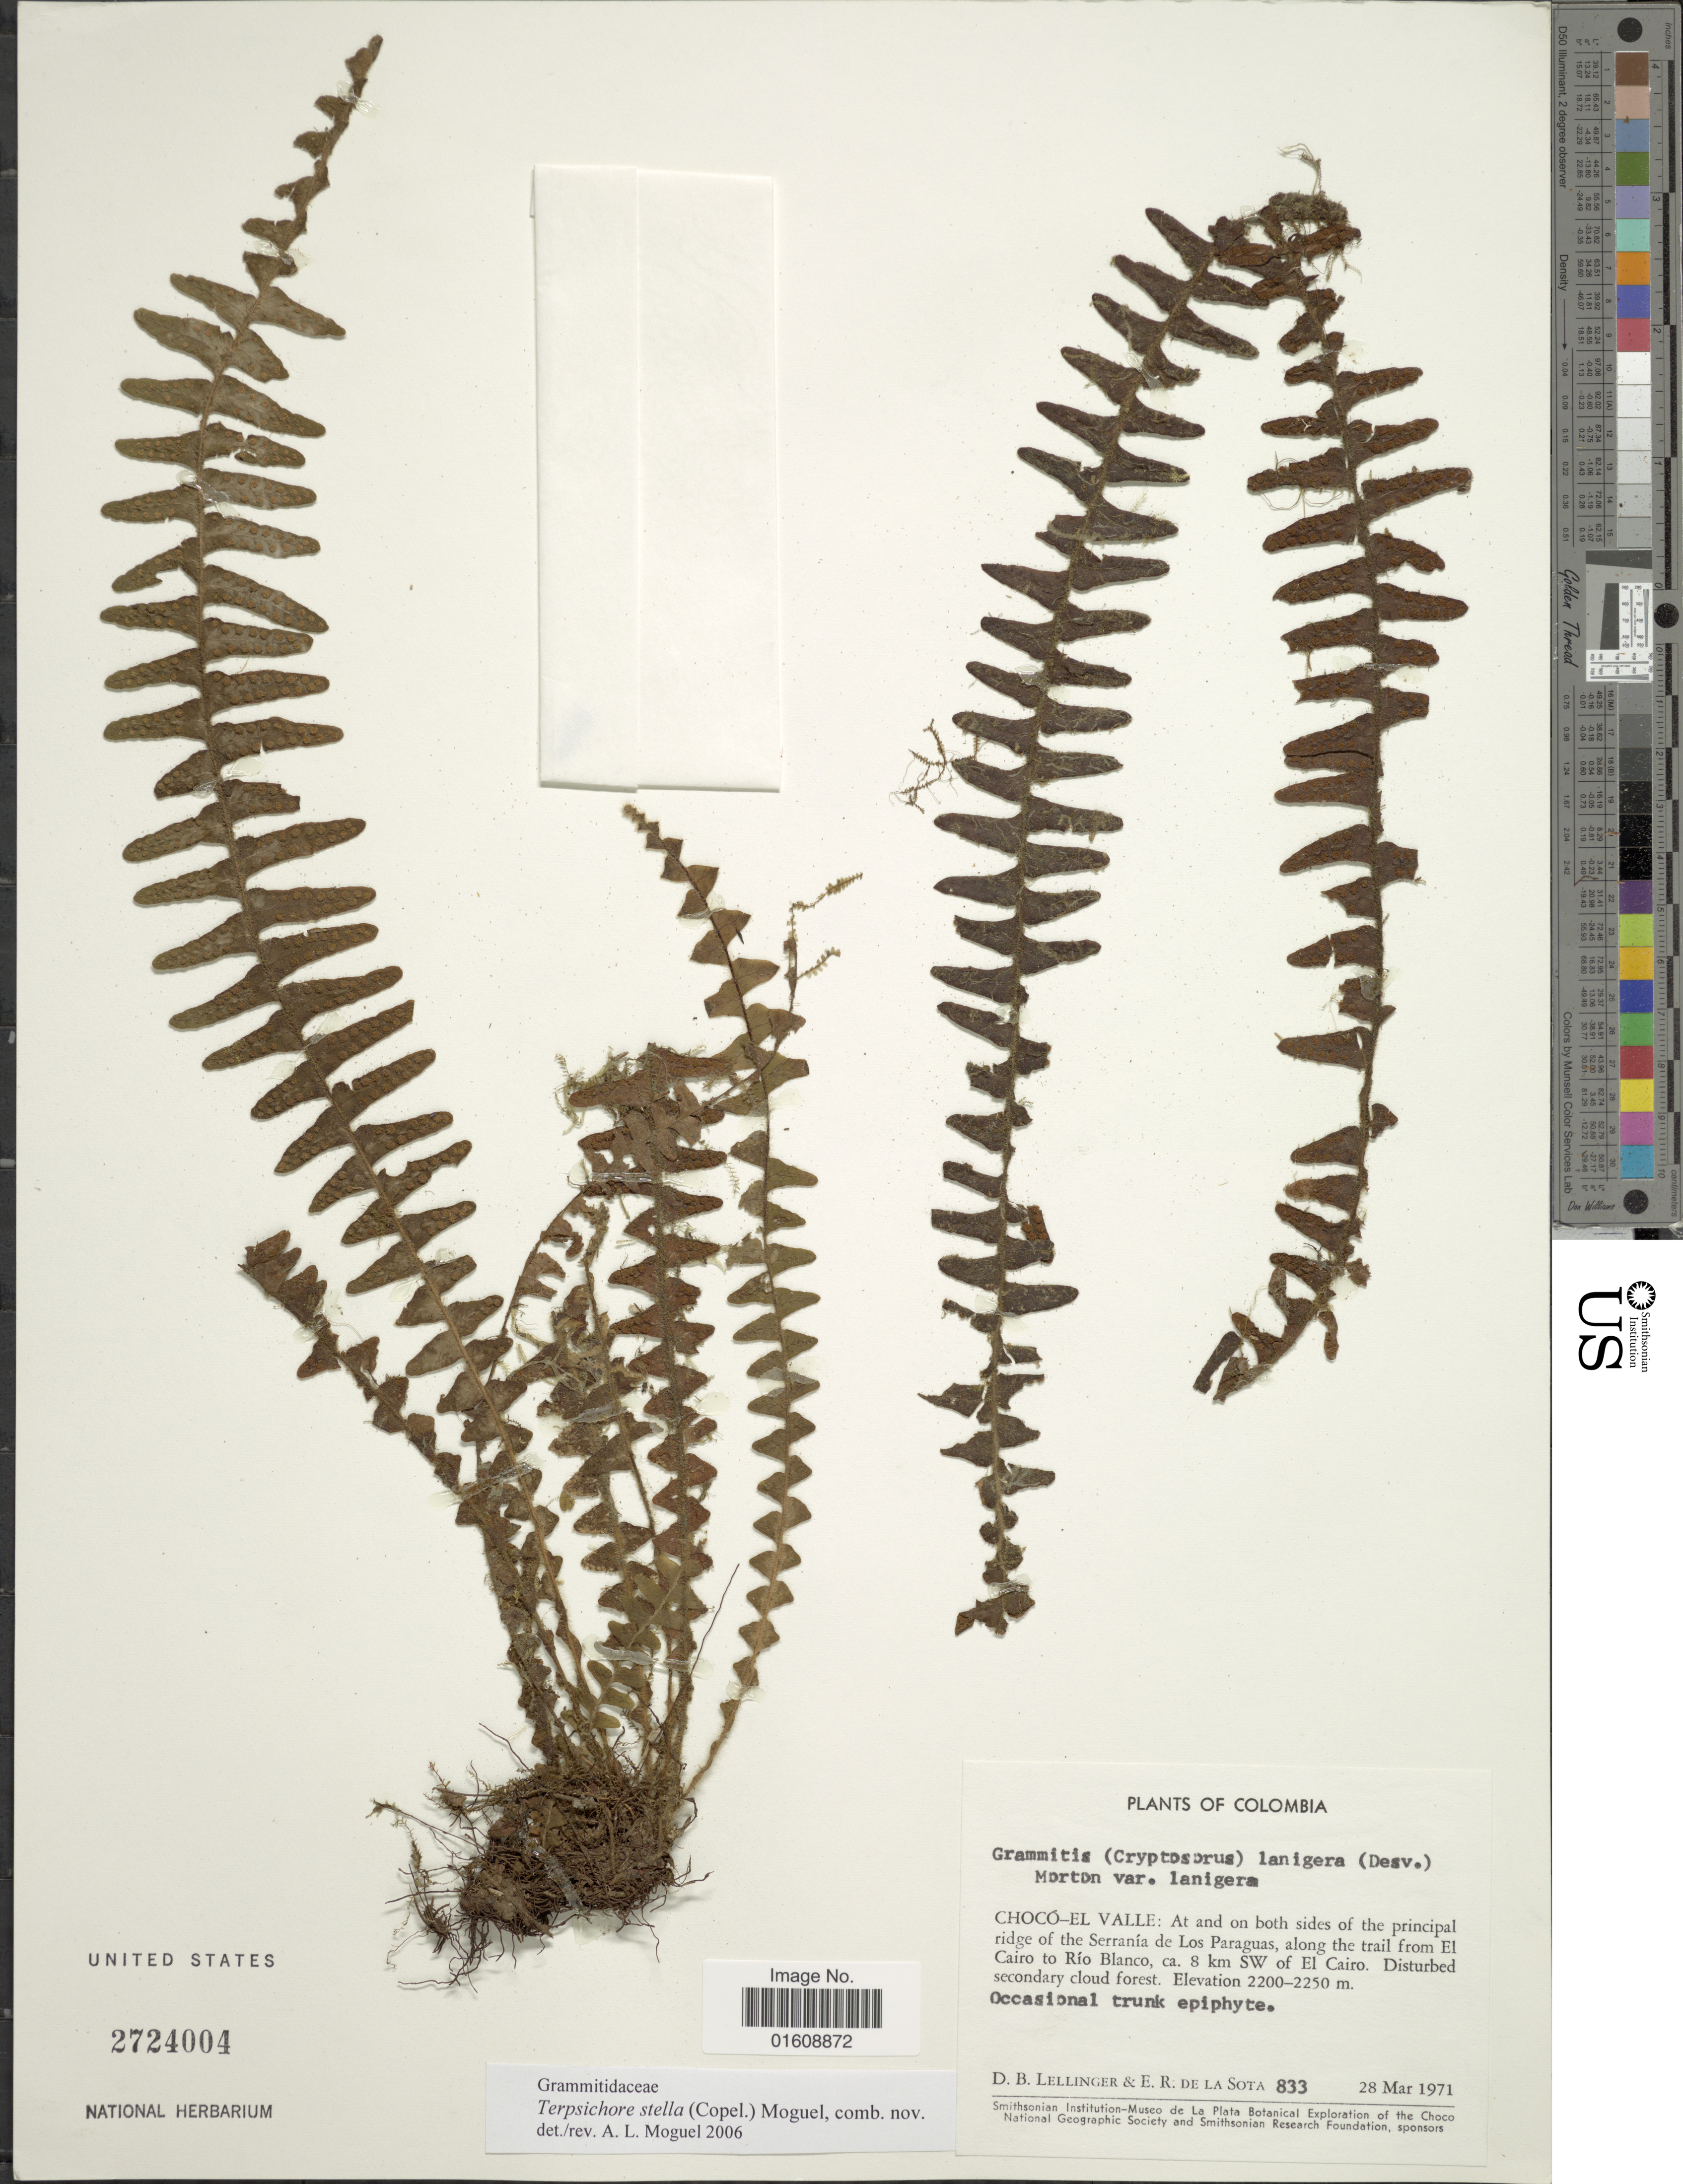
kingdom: Plantae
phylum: Tracheophyta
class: Polypodiopsida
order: Polypodiales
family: Polypodiaceae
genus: Alansmia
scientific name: Alansmia stella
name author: (Copel.) Moguel & M. Kessler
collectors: D. B. Lellinger & E. R. de la Sota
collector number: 833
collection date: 1971-03-28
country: Colombia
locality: Chocó-El Valle: At and on both sides of the principal ridge of the Serranía de Los Paraguas, along the trail from El Caro to Río Blanco, ca. 8 km. SW of El Cairo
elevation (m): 2200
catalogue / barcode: US 2724004